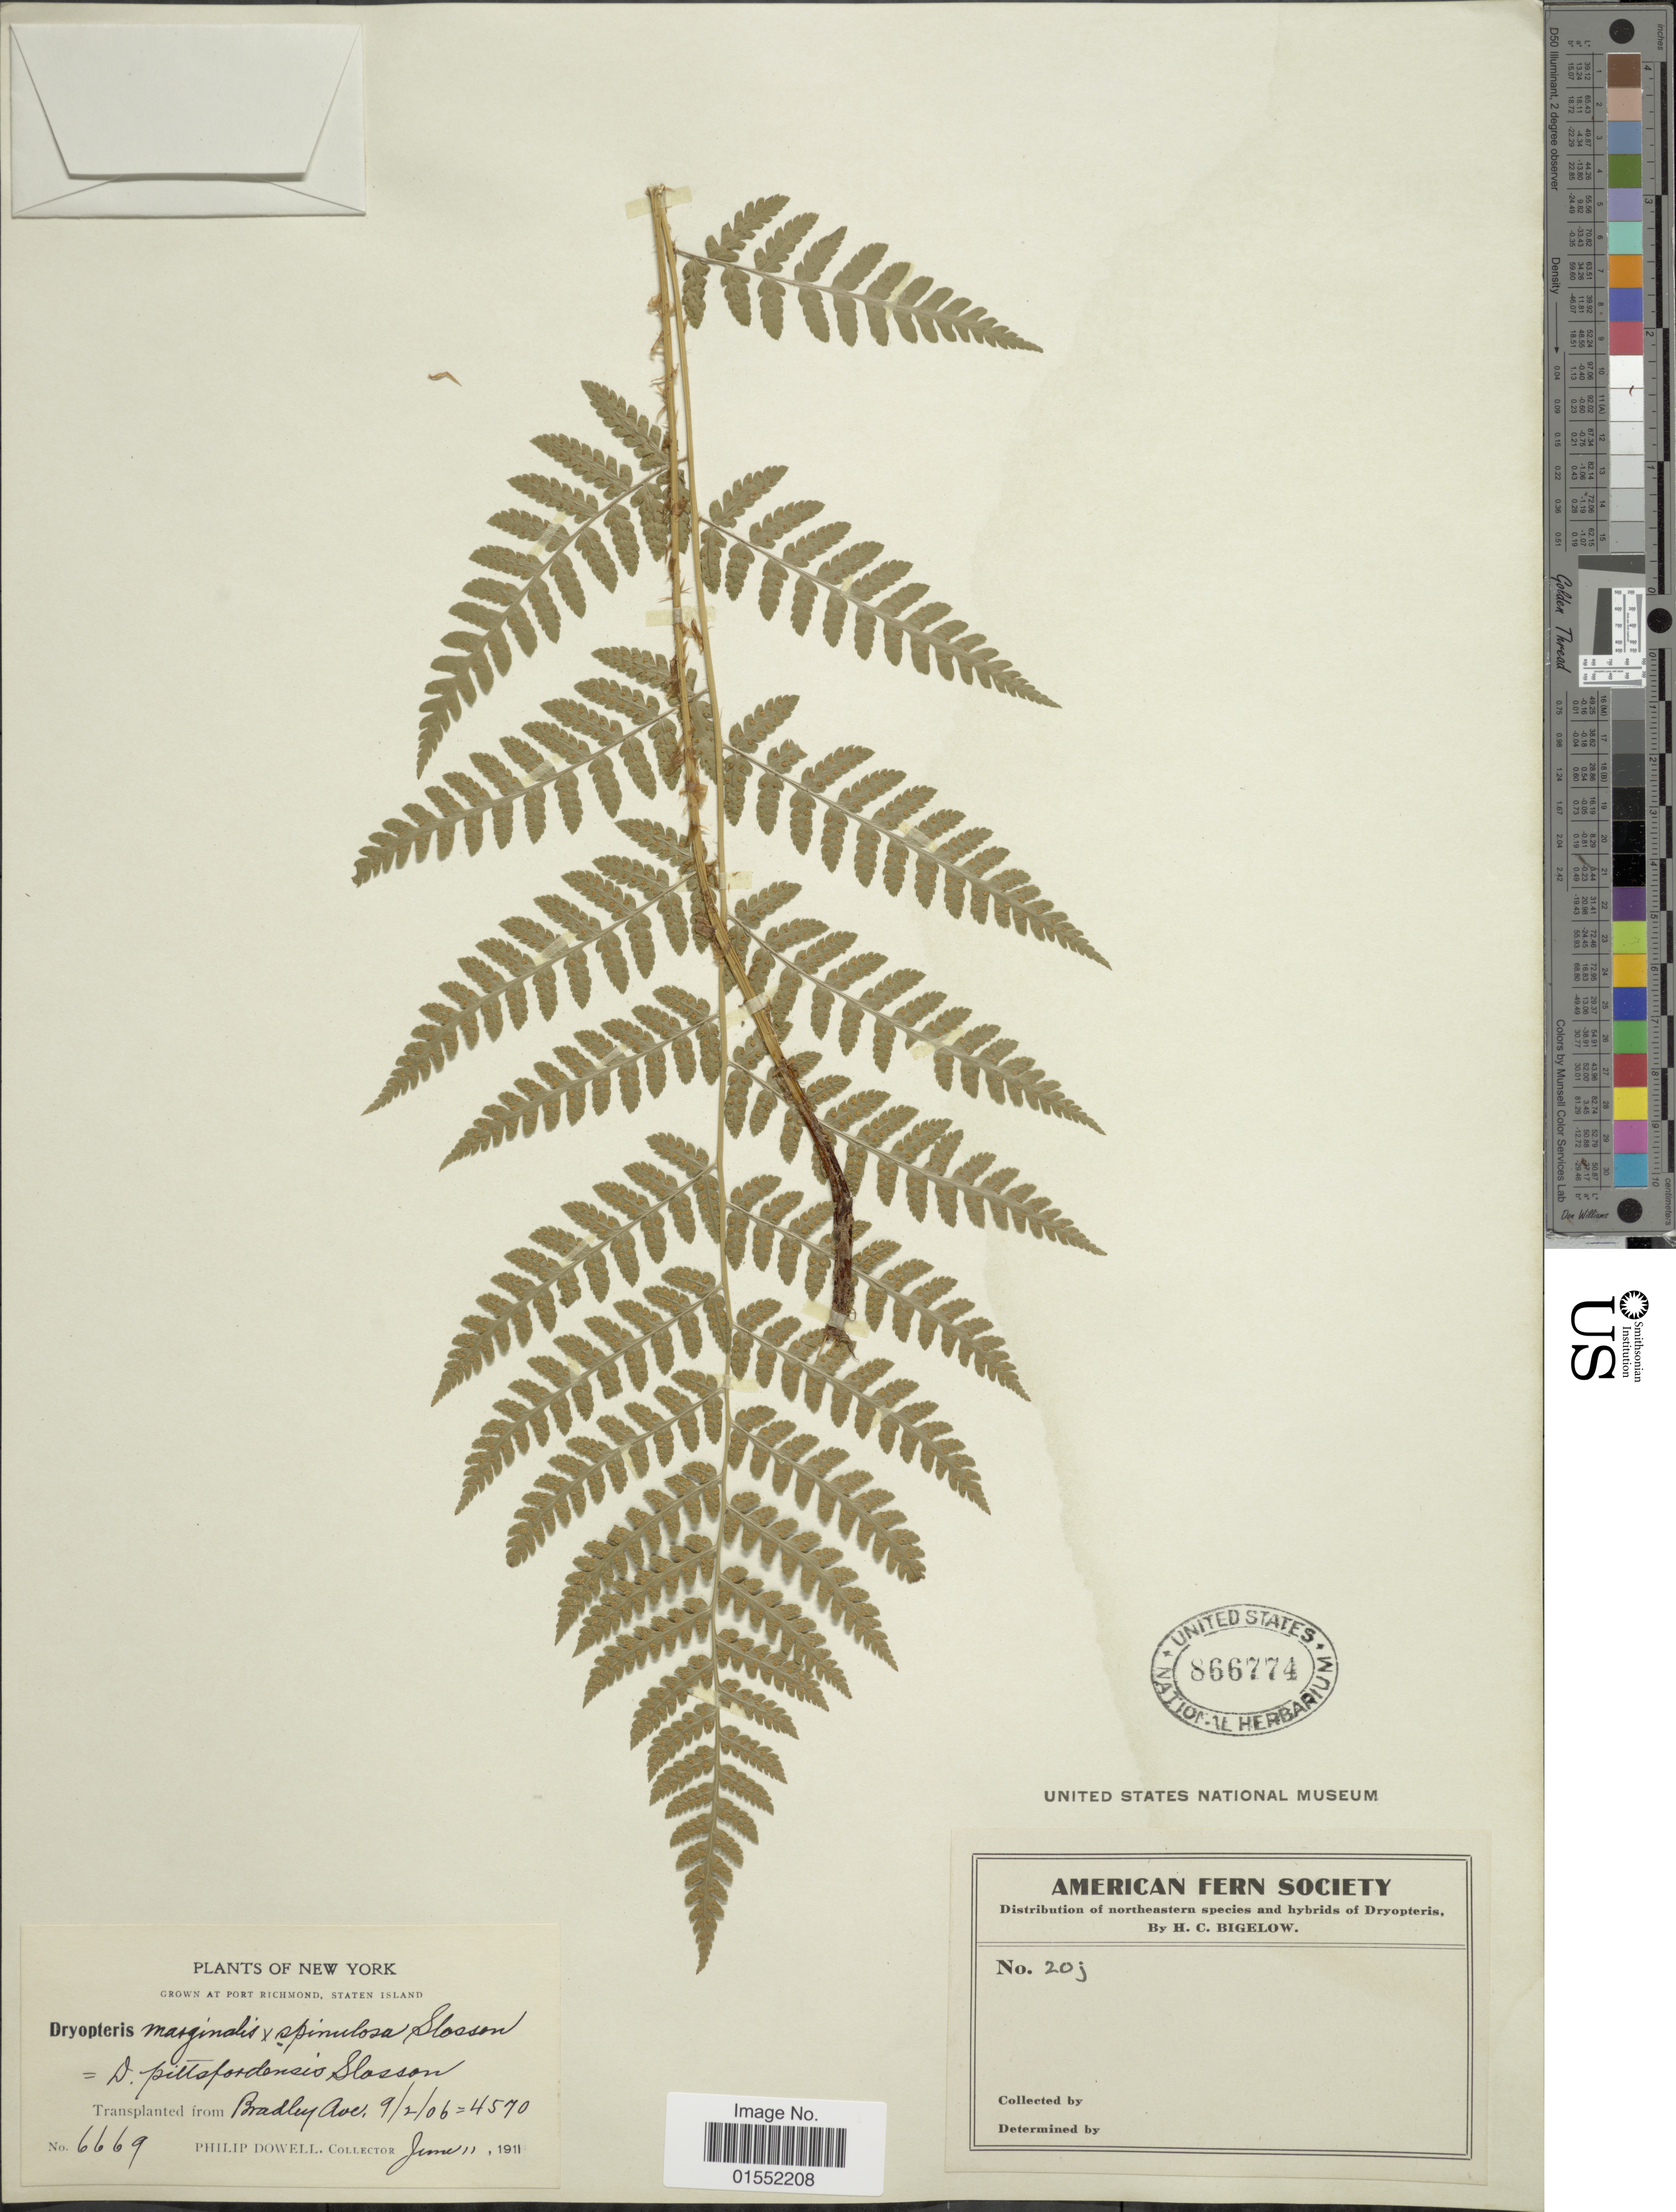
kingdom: Plantae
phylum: Tracheophyta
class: Polypodiopsida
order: Polypodiales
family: Dryopteridaceae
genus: Dryopteris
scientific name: Dryopteris x pittsfordensis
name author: Slosson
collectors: P. Dowell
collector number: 6669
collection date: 1911-06-11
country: United States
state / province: New York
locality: Grown at Port Richmond, Staten Island, Transplanted from Bradley Ave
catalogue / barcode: US 866774